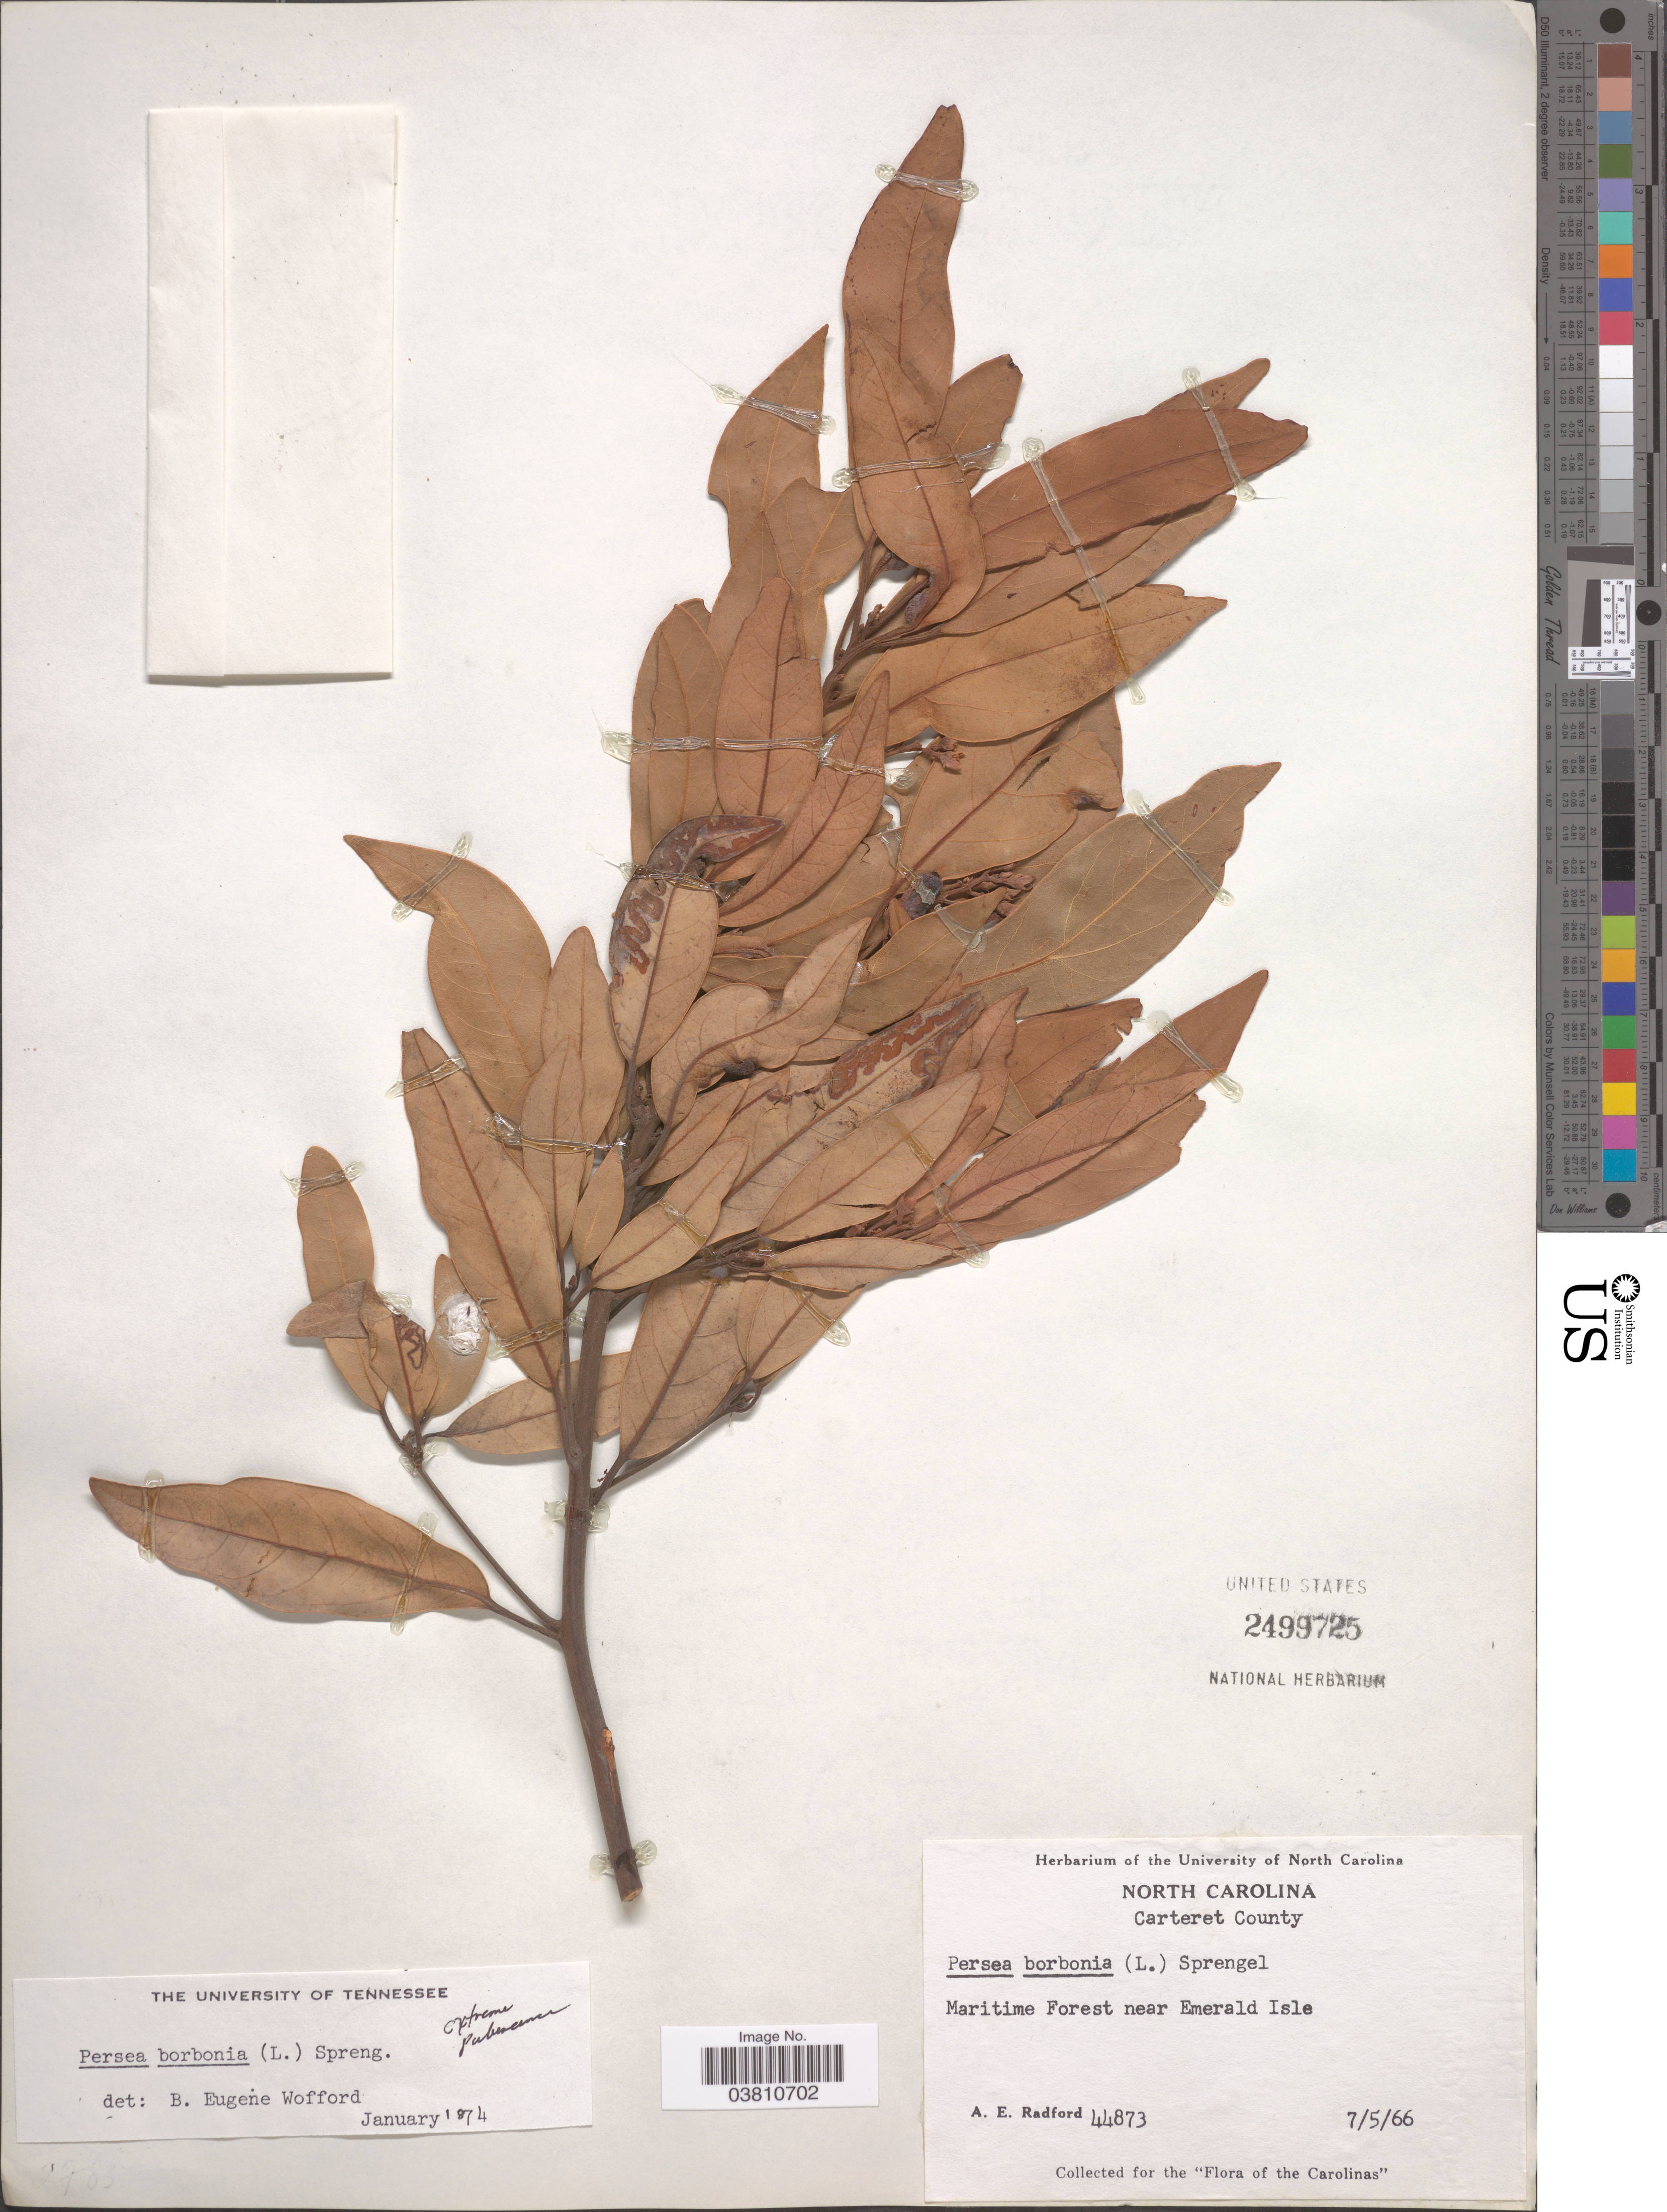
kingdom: Plantae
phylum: Tracheophyta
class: Magnoliopsida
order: Laurales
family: Lauraceae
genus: Persea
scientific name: Persea borbonia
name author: (L.) Spreng.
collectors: A. E. Radford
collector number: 44873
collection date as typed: Transcribed d/m/y: 7/5/66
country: United States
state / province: North Carolina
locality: Carteret County. Maritime Forest near Emerald Isle.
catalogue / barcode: US 2499725